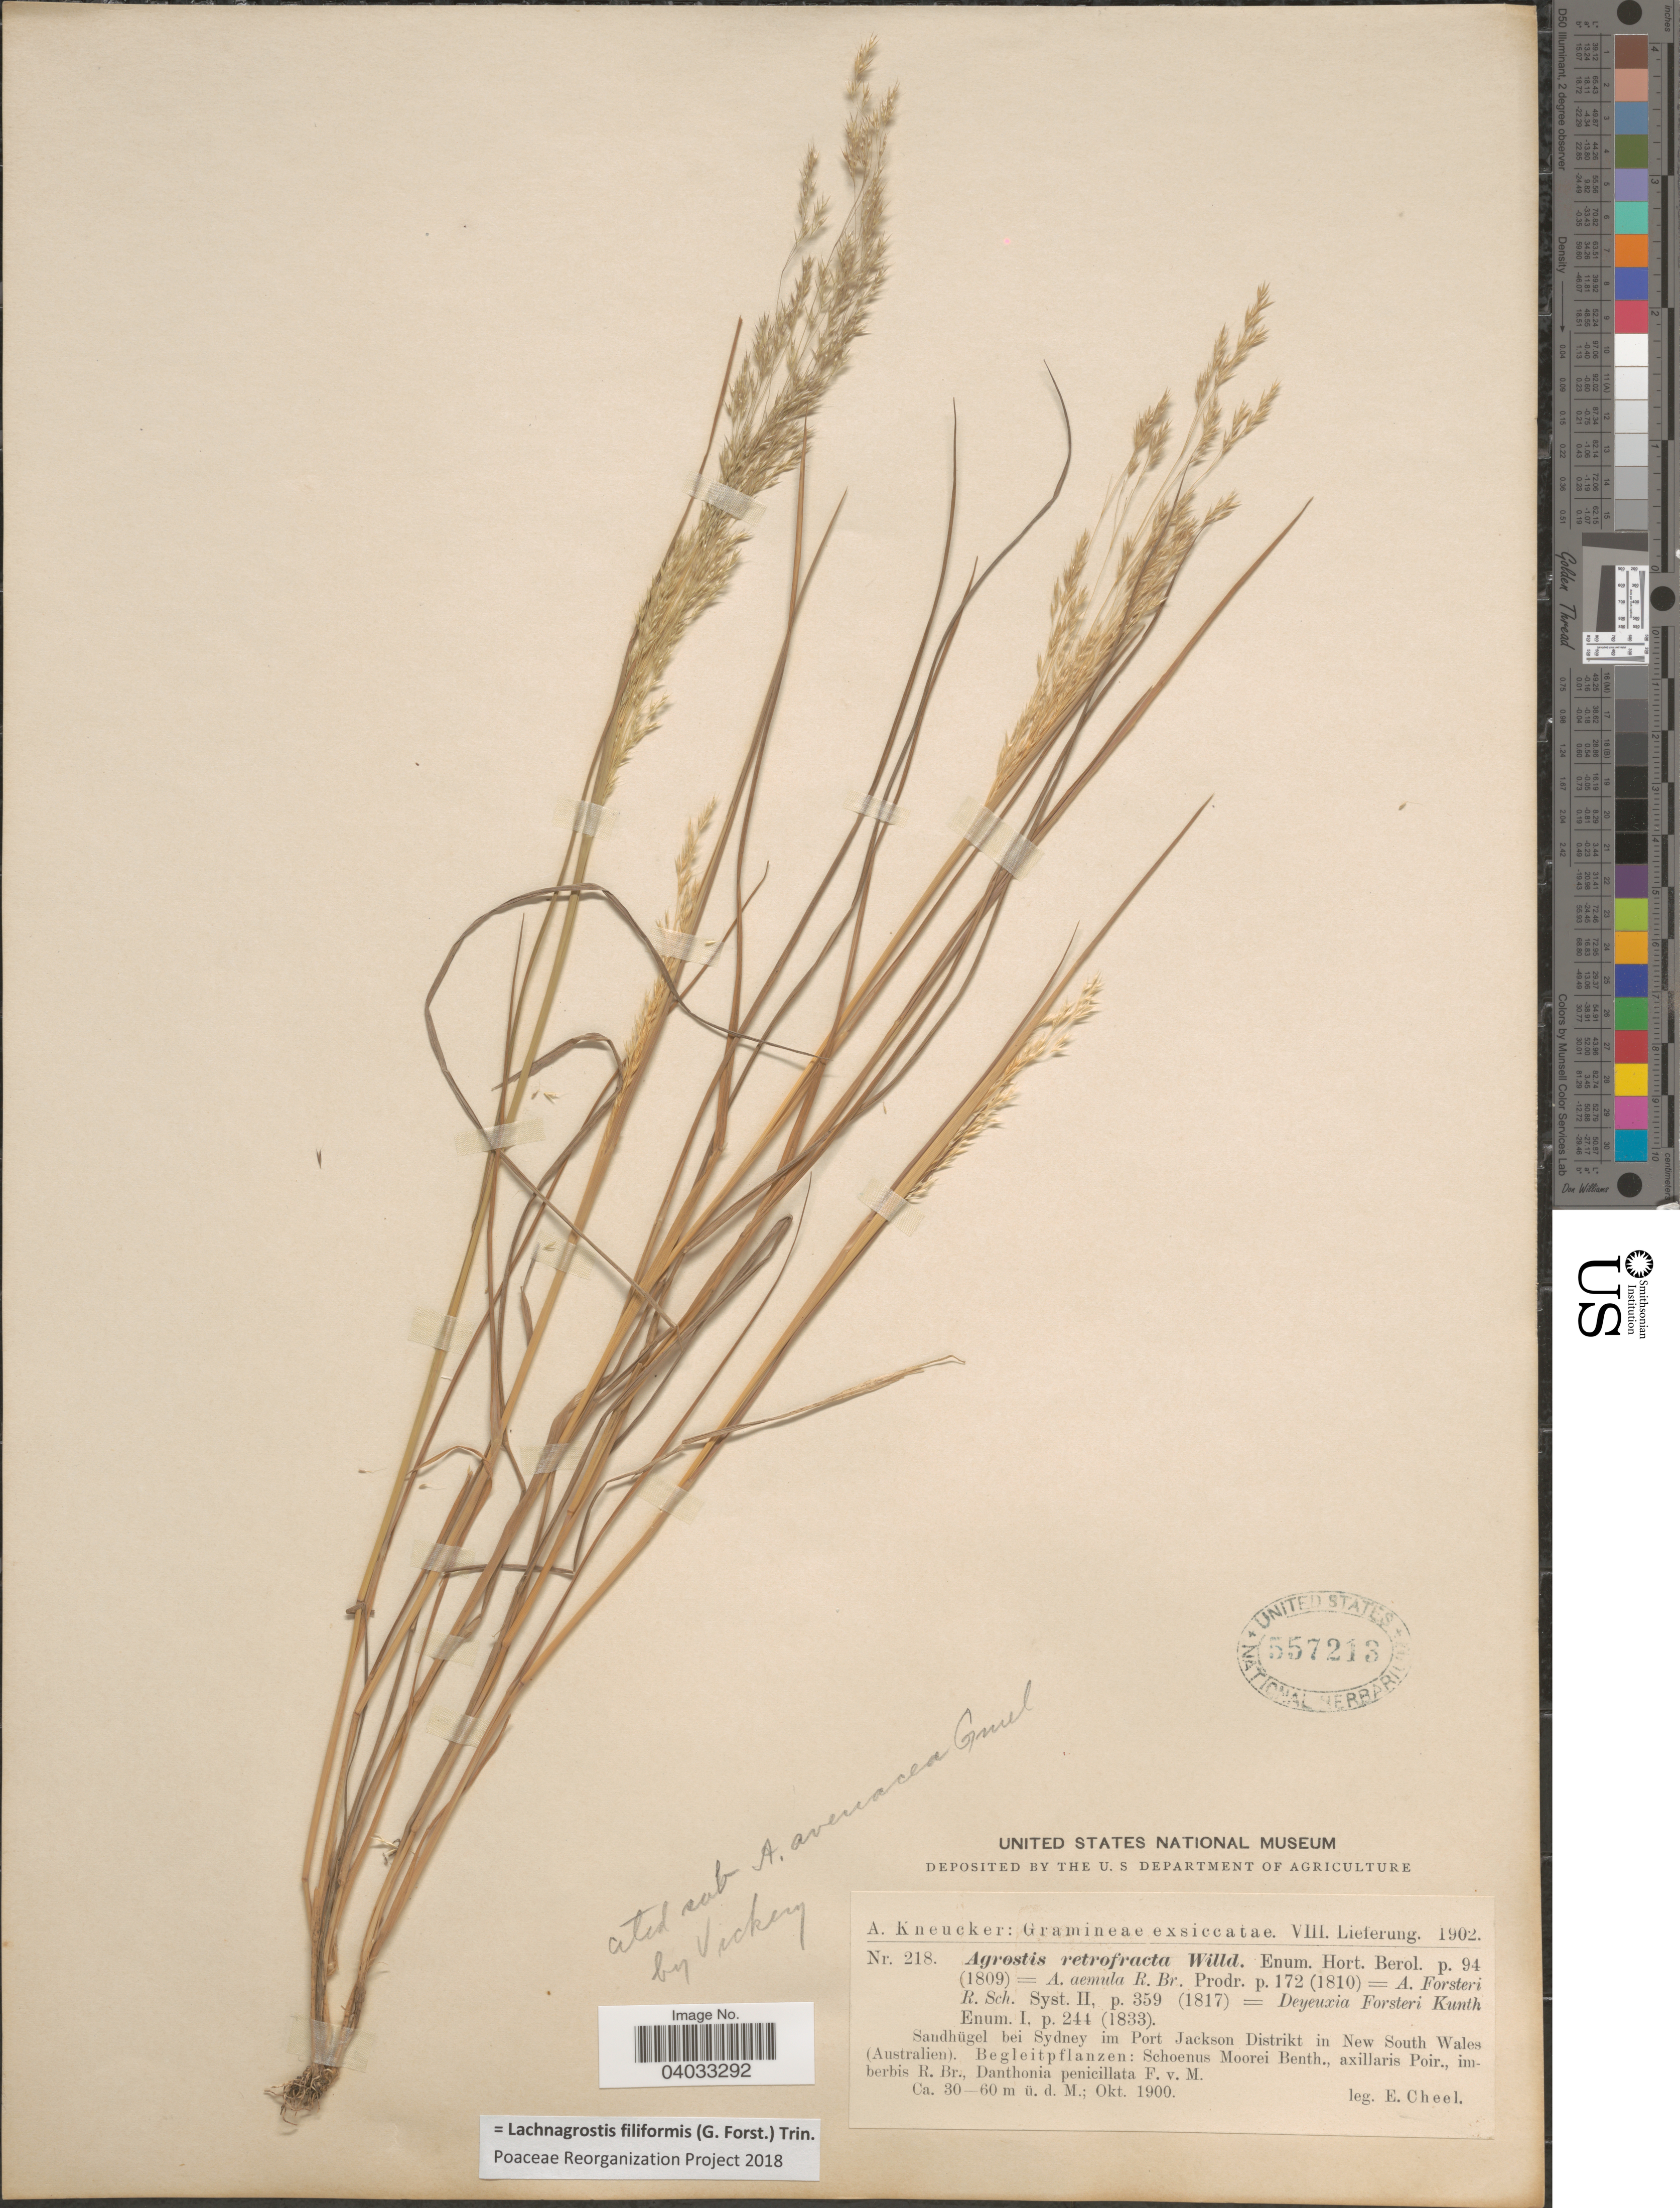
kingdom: Plantae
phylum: Tracheophyta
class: Liliopsida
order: Poales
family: Poaceae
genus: Lachnagrostis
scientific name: Lachnagrostis filiformis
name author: (J.R. Forst.) Trin.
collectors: E. Cheel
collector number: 218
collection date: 1900-10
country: Australia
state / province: New South Wales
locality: Sandhügel bei Sydney im Port Jackson Distrikt in New South Wales (Australien).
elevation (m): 30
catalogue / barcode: US 557213